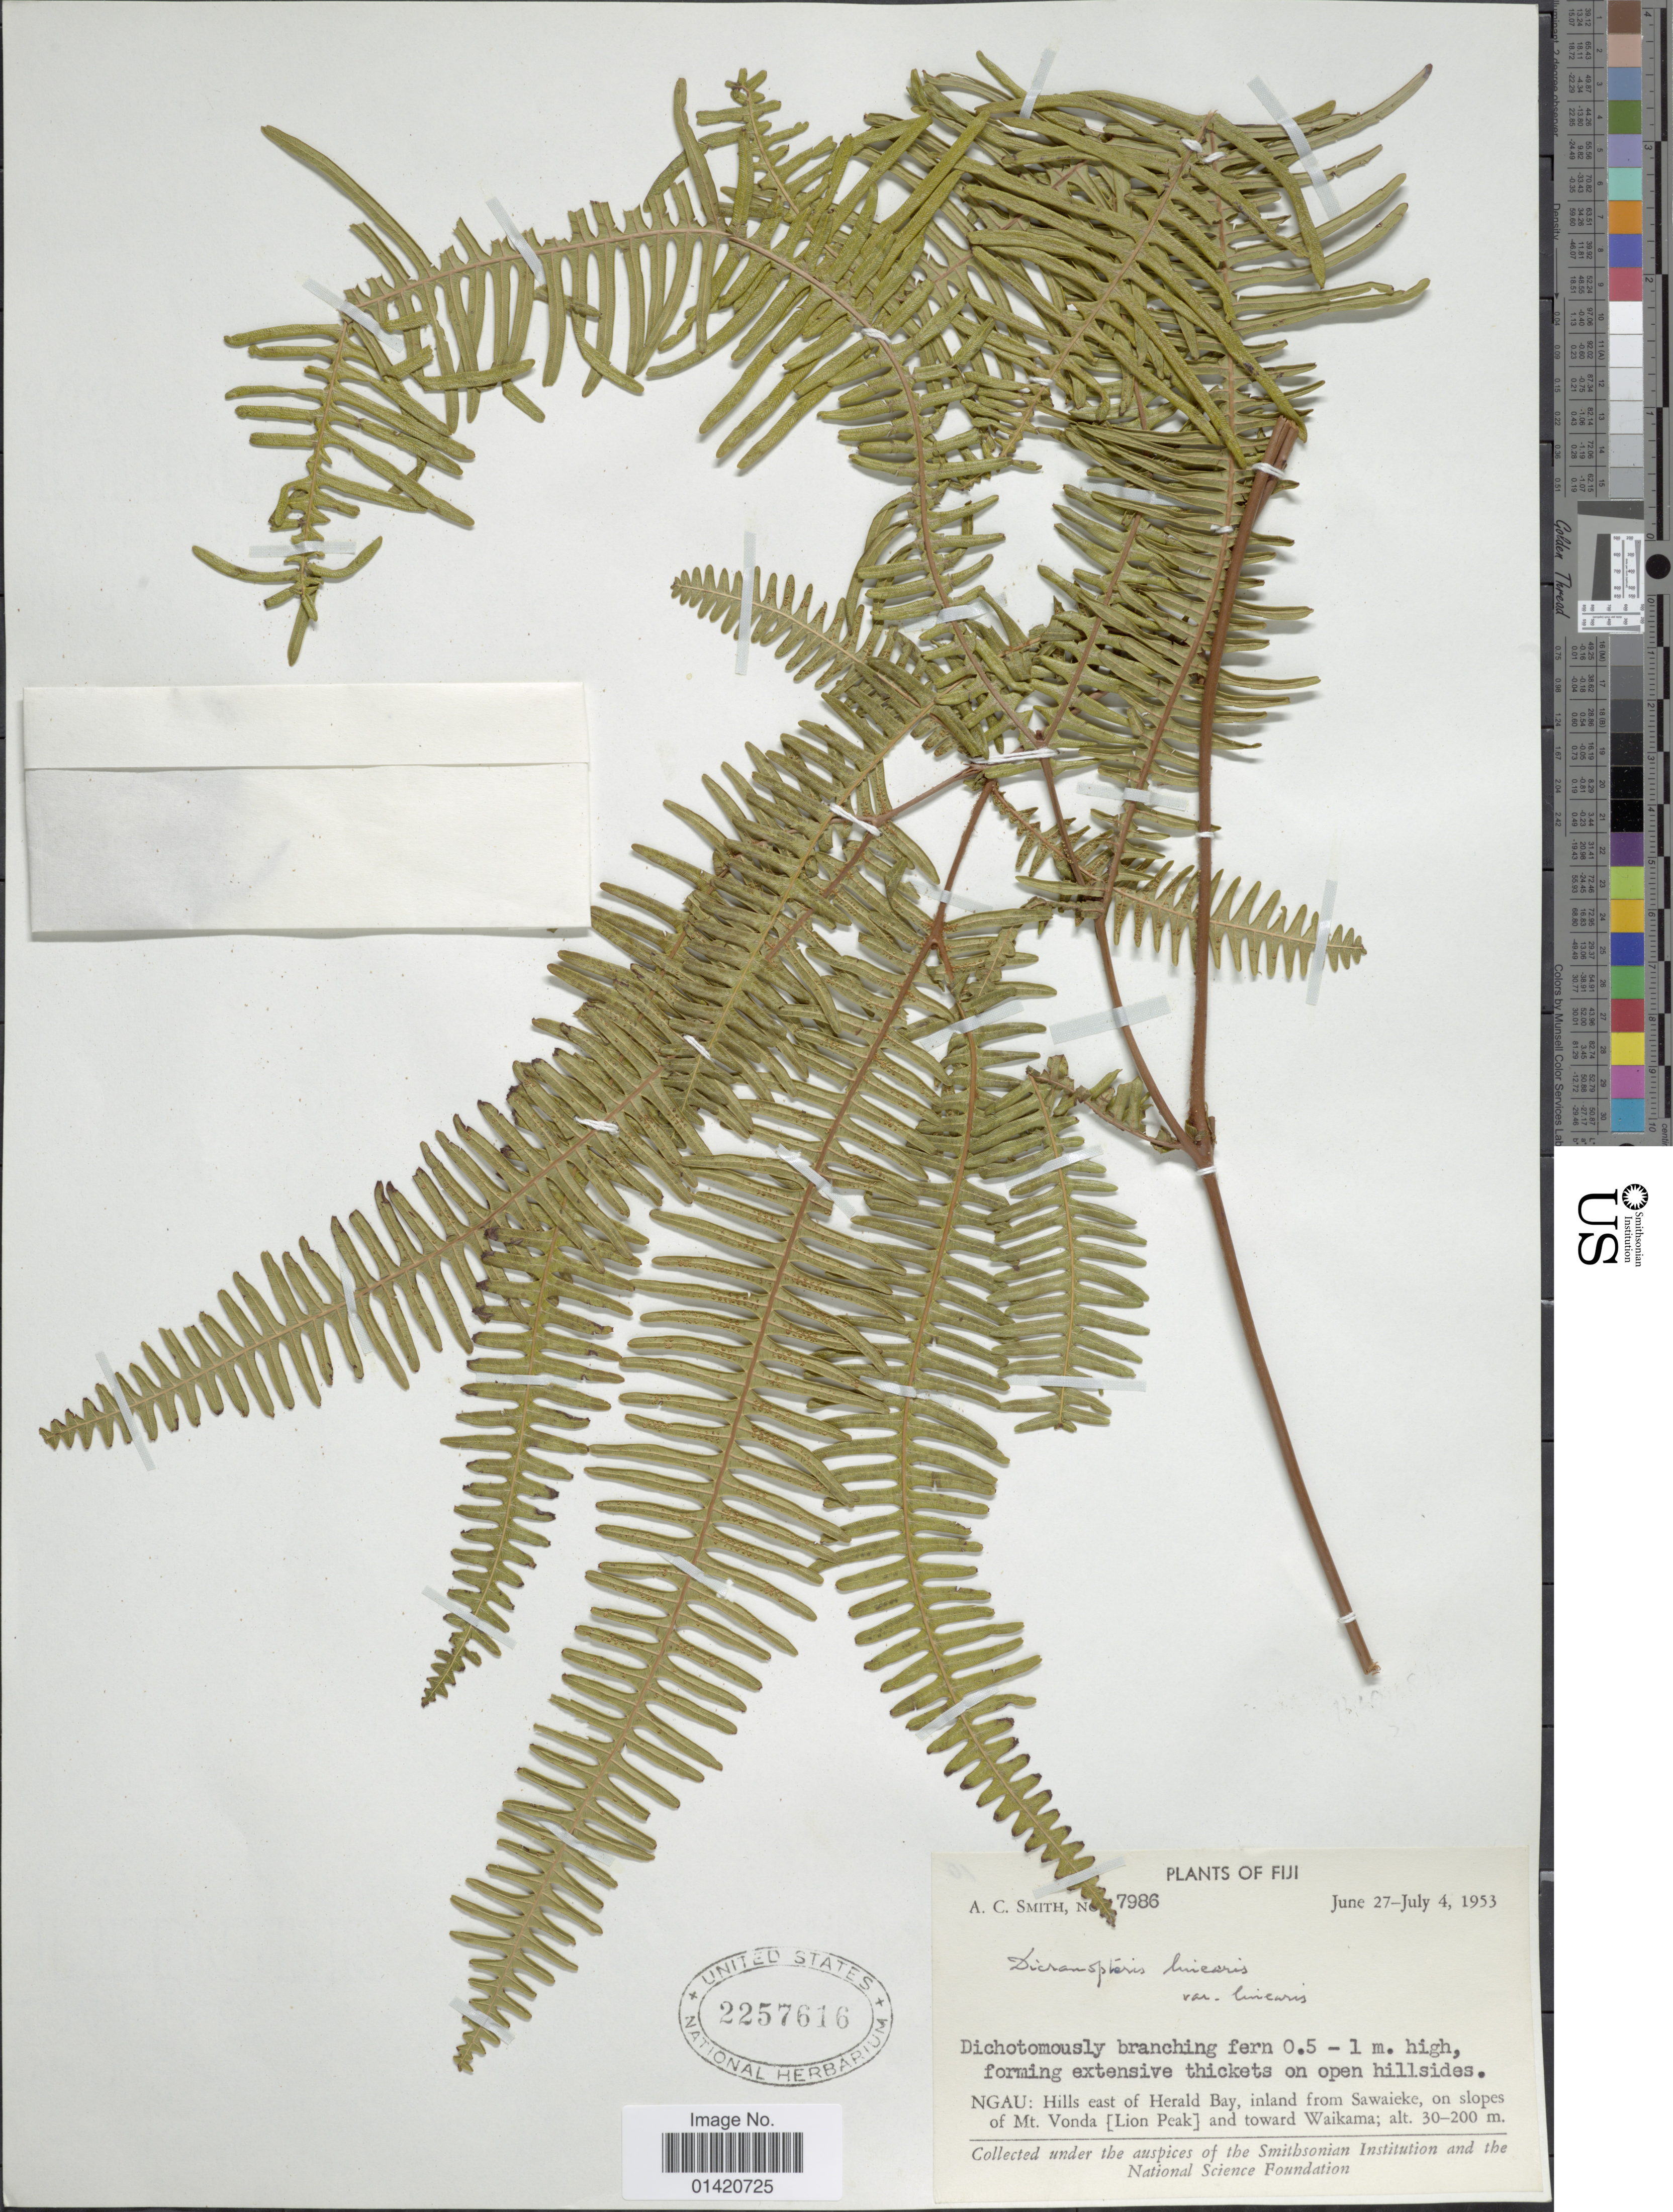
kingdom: Plantae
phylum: Tracheophyta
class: Polypodiopsida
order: Gleicheniales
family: Gleicheniaceae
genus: Dicranopteris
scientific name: Dicranopteris linearis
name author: (Burm. f.) Underw.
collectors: A. C. Smith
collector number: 7986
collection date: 1953-06-27/1953-07-04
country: Fiji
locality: Ngau: Hills east of Herald Bay, inland from Sawieke, on slopes of Mt Vonda [Lion Peak] and toward Waikama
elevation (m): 30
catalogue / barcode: US 2257616